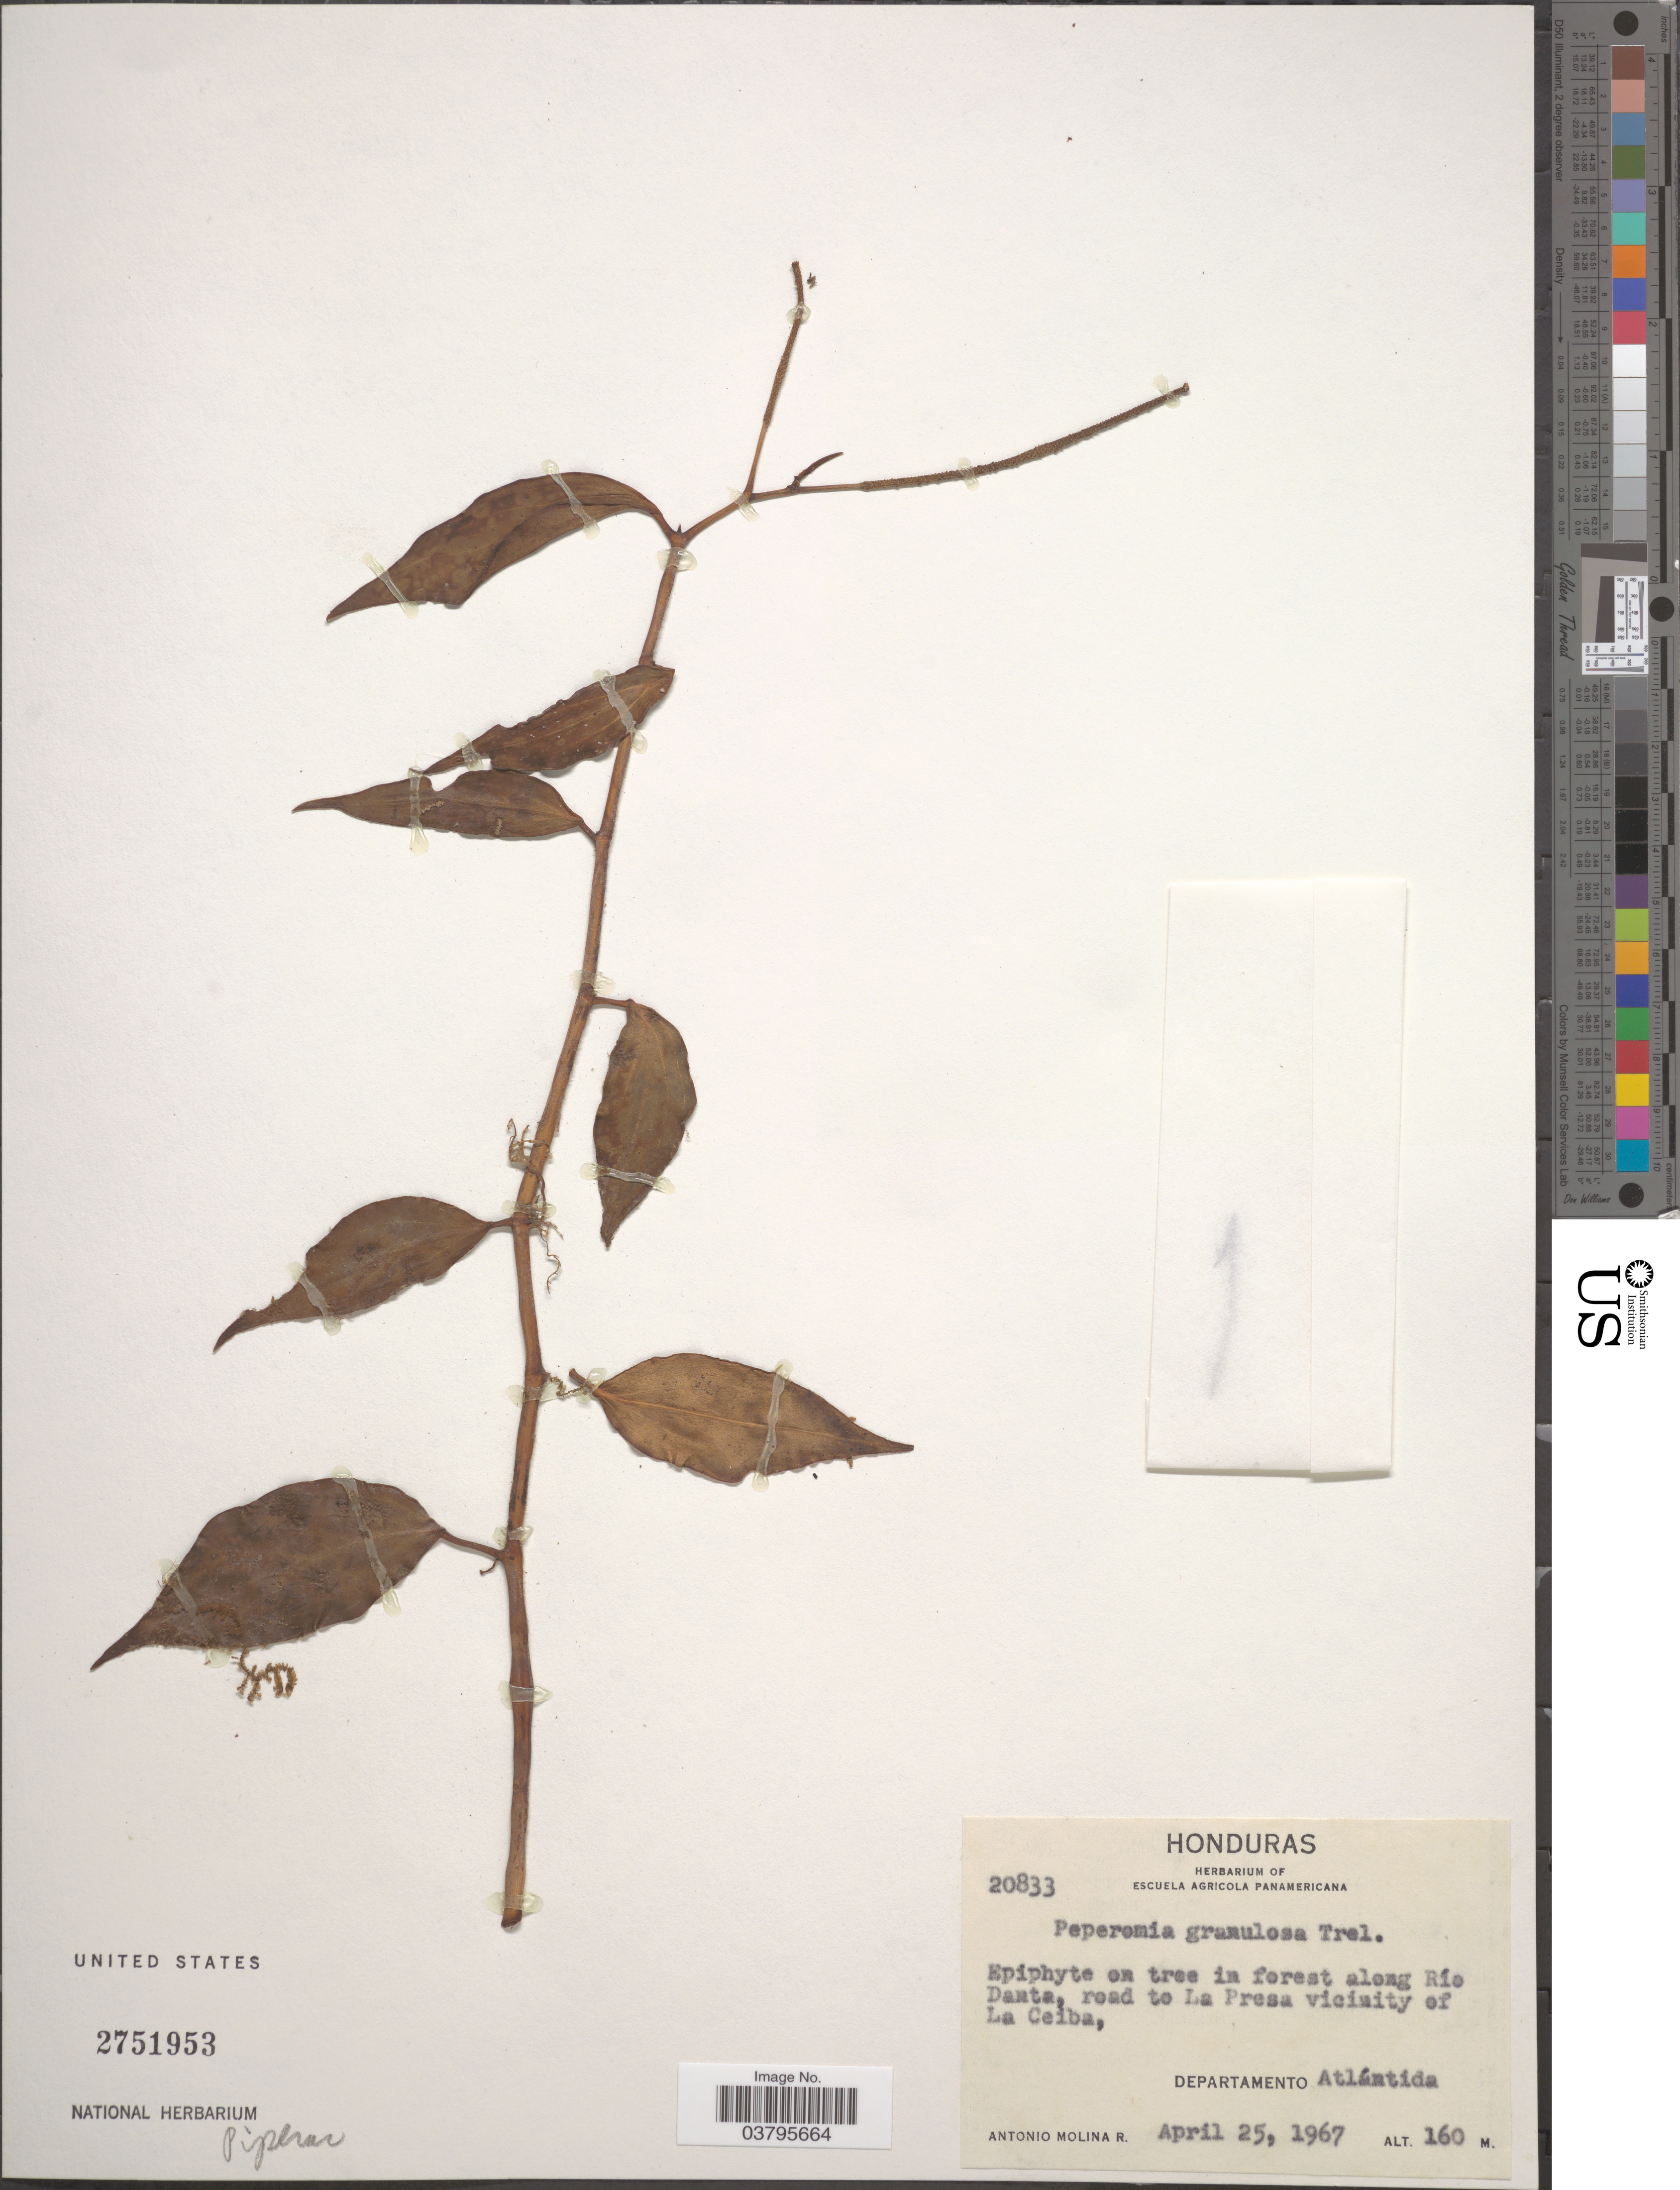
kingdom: Plantae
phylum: Tracheophyta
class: Magnoliopsida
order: Piperales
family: Piperaceae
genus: Peperomia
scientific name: Peperomia granulosa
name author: Trel.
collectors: A. Molina R.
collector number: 20833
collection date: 1967-04-25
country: Honduras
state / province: Atlantida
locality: In forest along Río Danta, road to La Presa vicinity of La Ceiba, Departamento Atlántida.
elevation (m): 160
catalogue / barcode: US 2751953